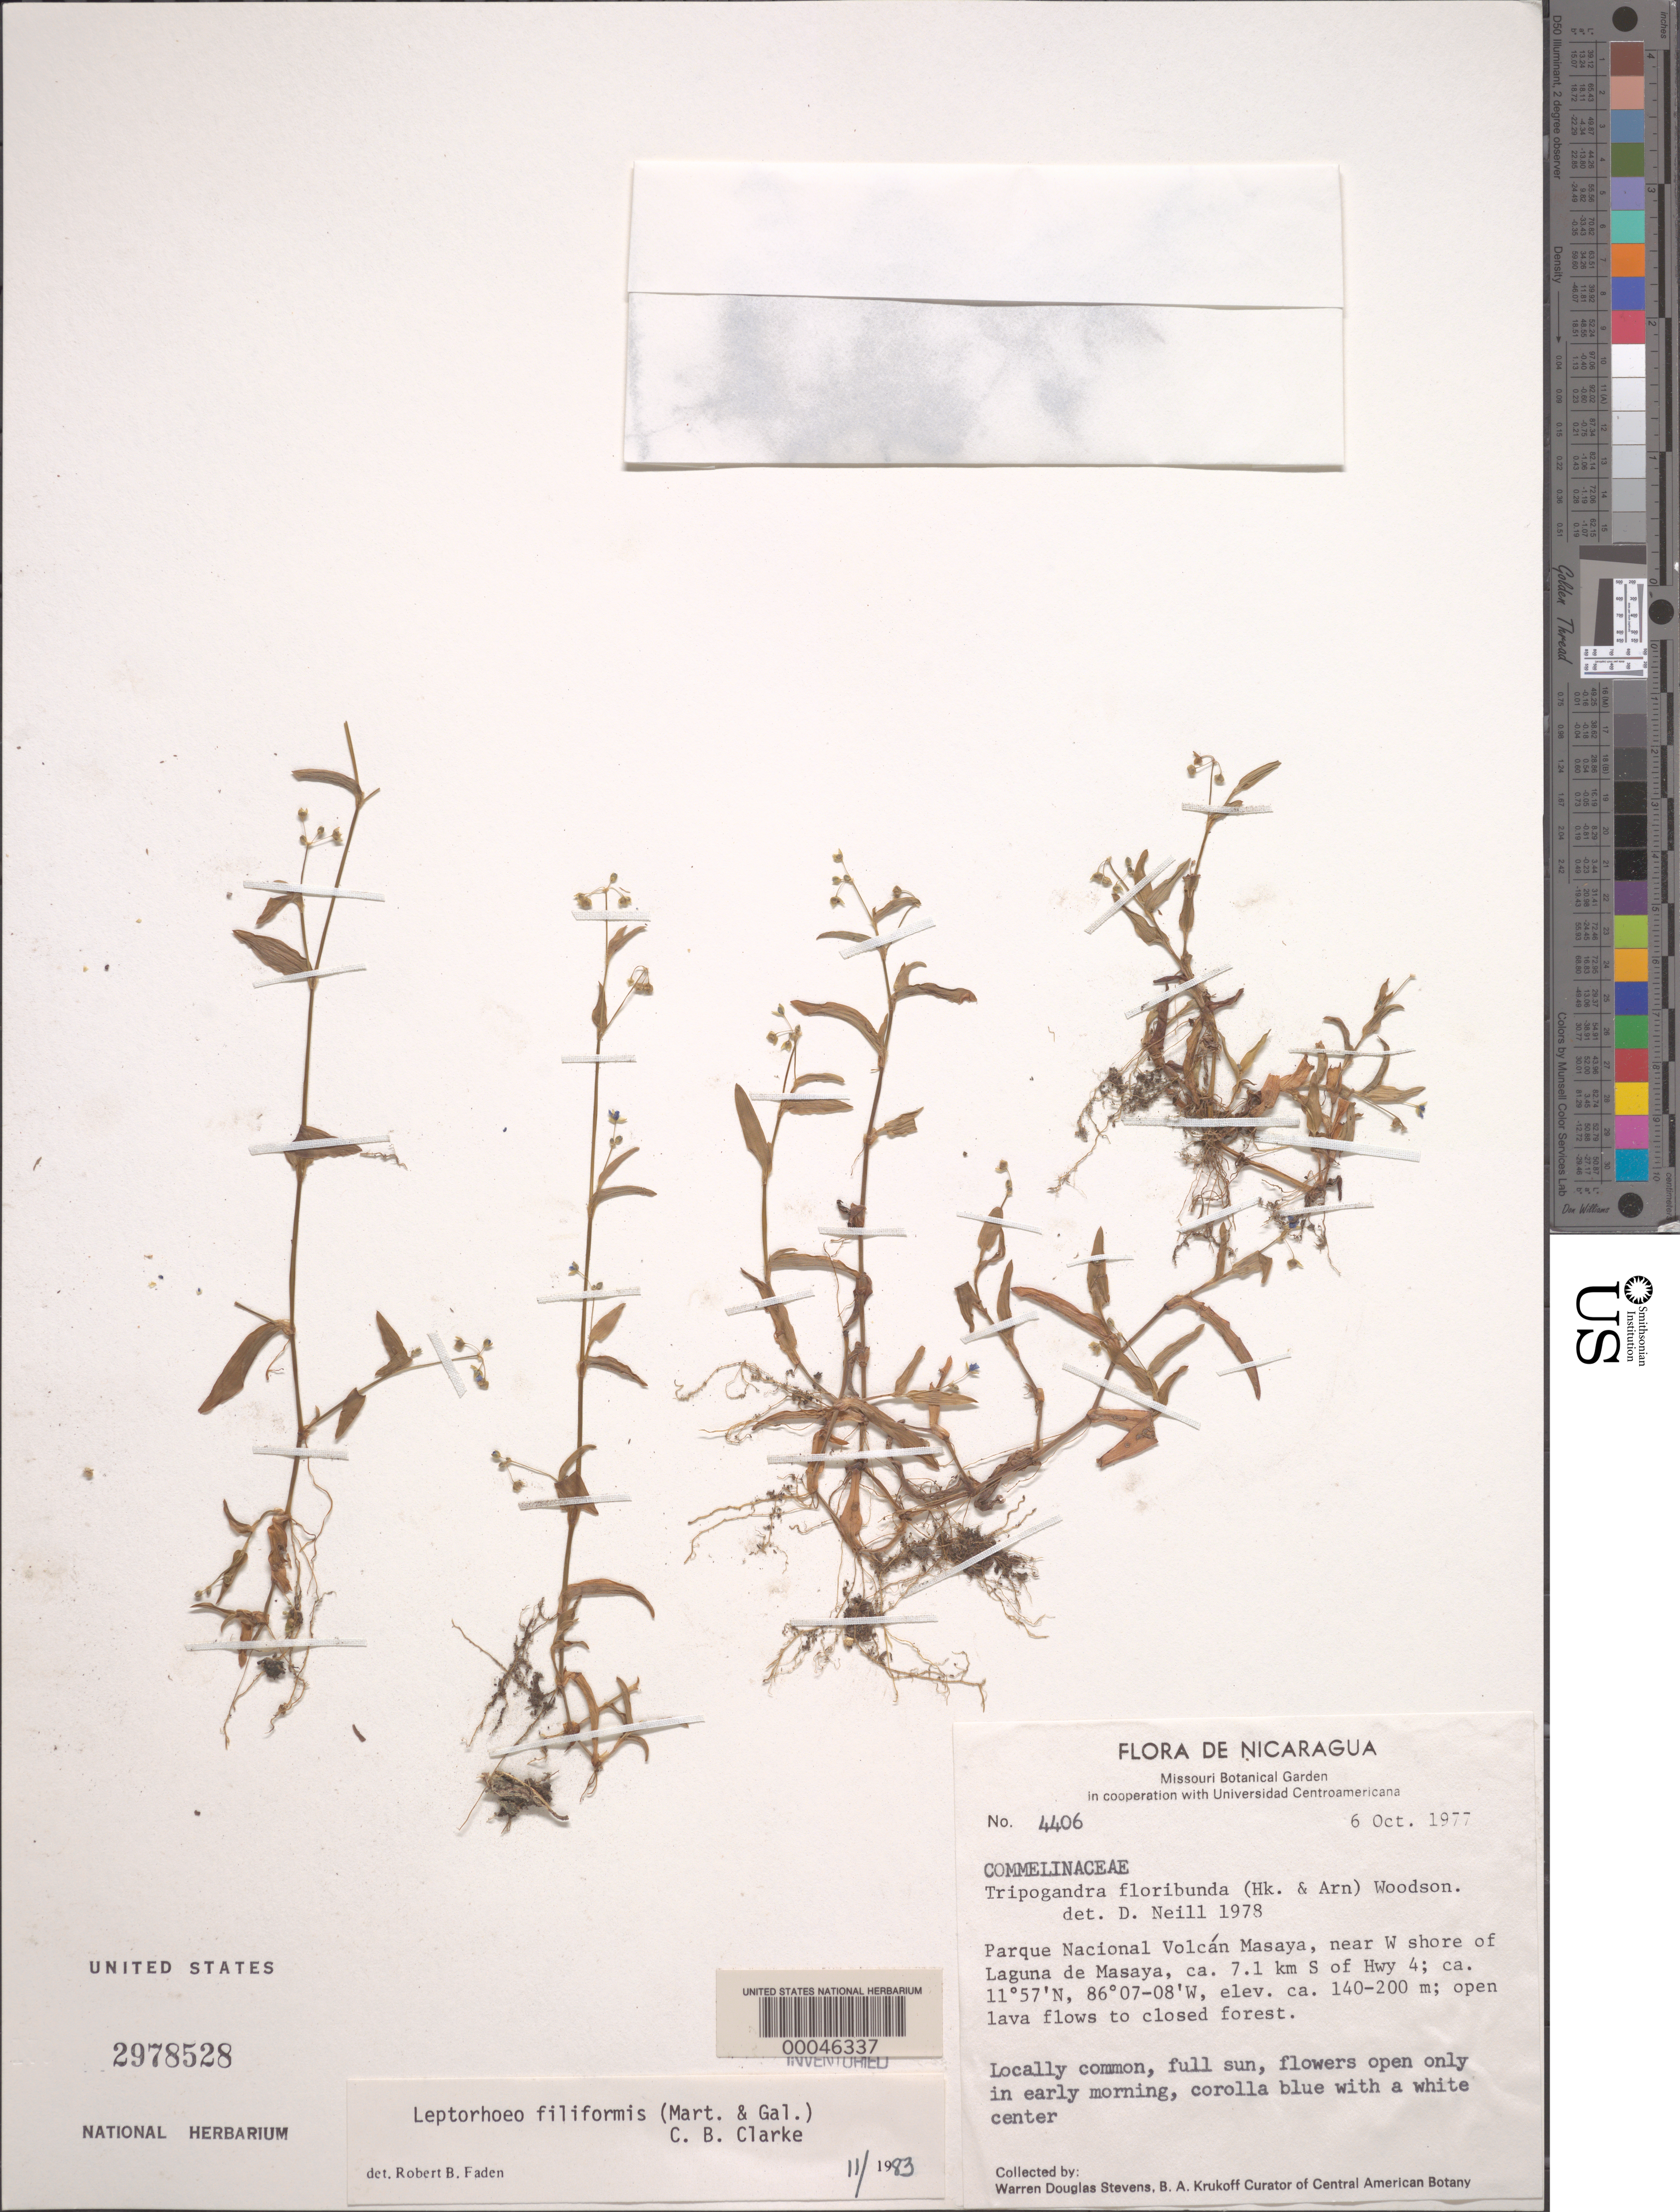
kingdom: Plantae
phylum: Tracheophyta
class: Liliopsida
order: Commelinales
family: Commelinaceae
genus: Callisia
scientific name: Callisia filiformis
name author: (M. Martens & Galeotti) D.R. Hunt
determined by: Faden, Robert B., (US), Smithsonian Institution - National Museum of Natural History (UNITED STATES)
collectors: D. Stevens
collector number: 4406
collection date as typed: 06 Oct 1977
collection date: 1977-10-06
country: Nicaragua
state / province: Masaya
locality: Porque nacional volcan masaya, near w shore of laguna de masaya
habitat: Open lava flows to closed forest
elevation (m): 140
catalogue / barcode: US 2978528